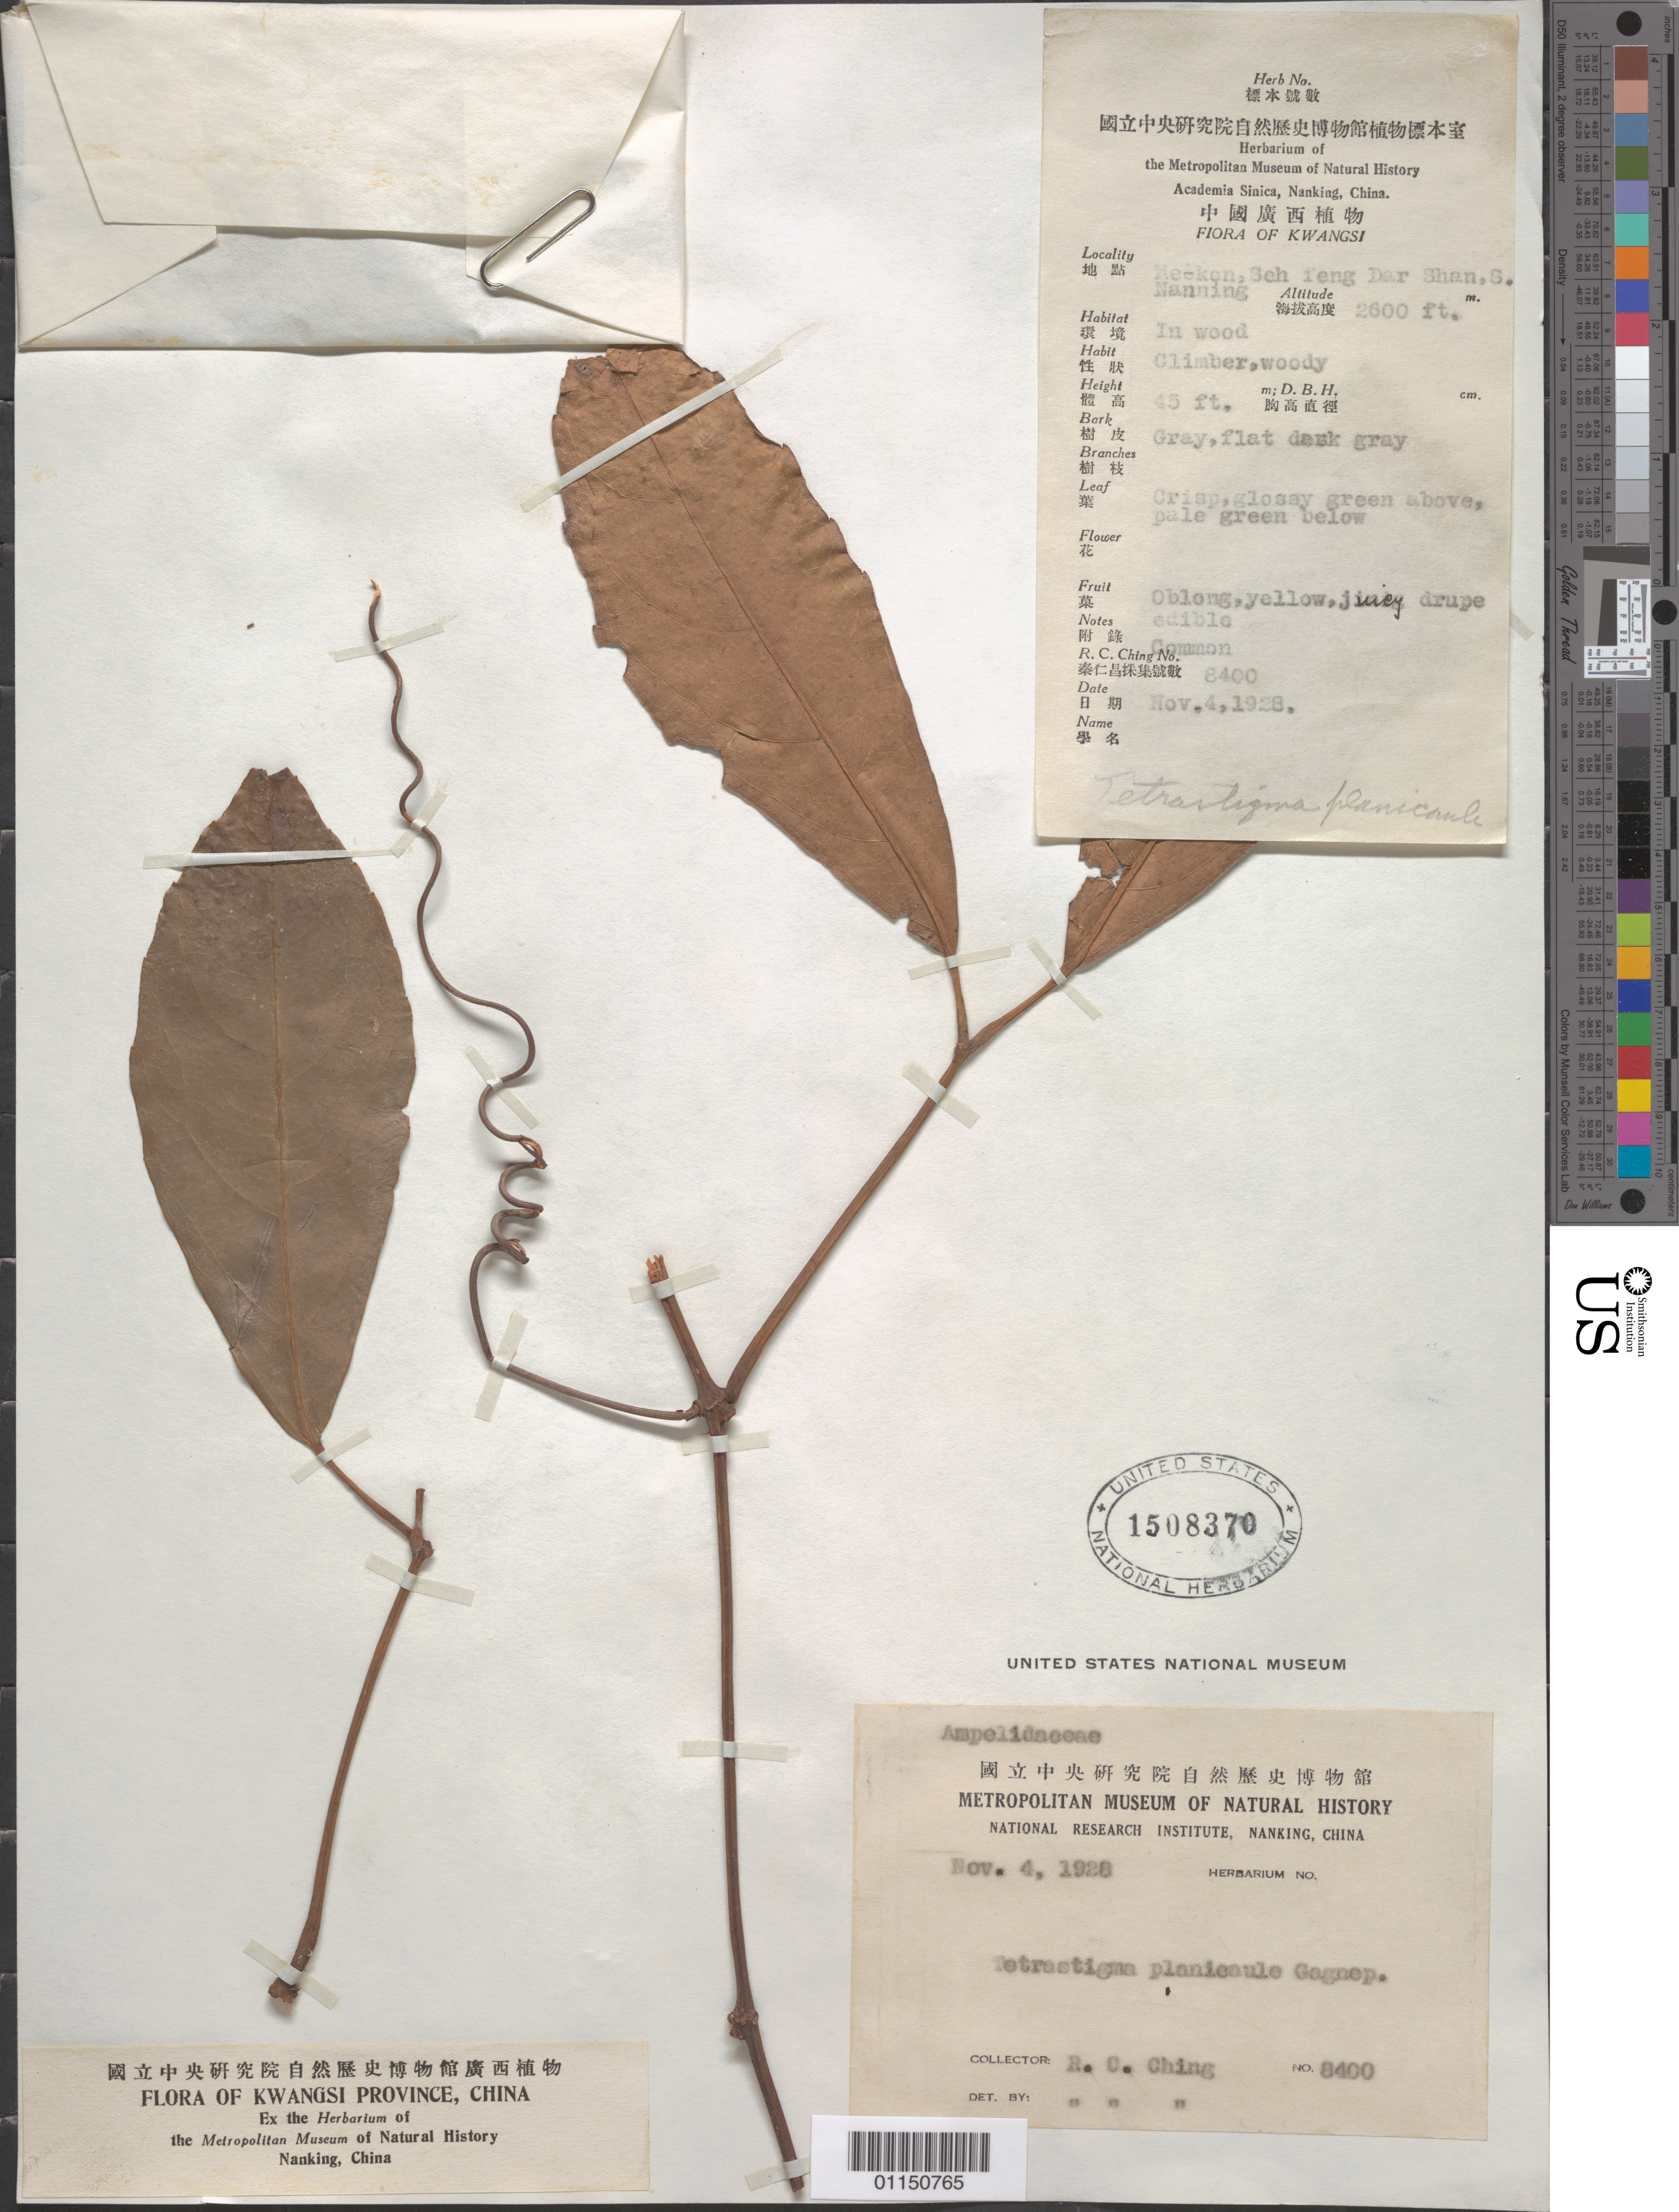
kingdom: Plantae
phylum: Tracheophyta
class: Magnoliopsida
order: Vitales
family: Vitaceae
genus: Tetrastigma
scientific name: Tetrastigma planicaule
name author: (W. Hook.) Gagnep.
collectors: R. C. Ching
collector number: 8400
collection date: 1928-11-04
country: China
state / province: Guangxi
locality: S Nanning.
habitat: In wood, climber.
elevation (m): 792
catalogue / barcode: US 1508370